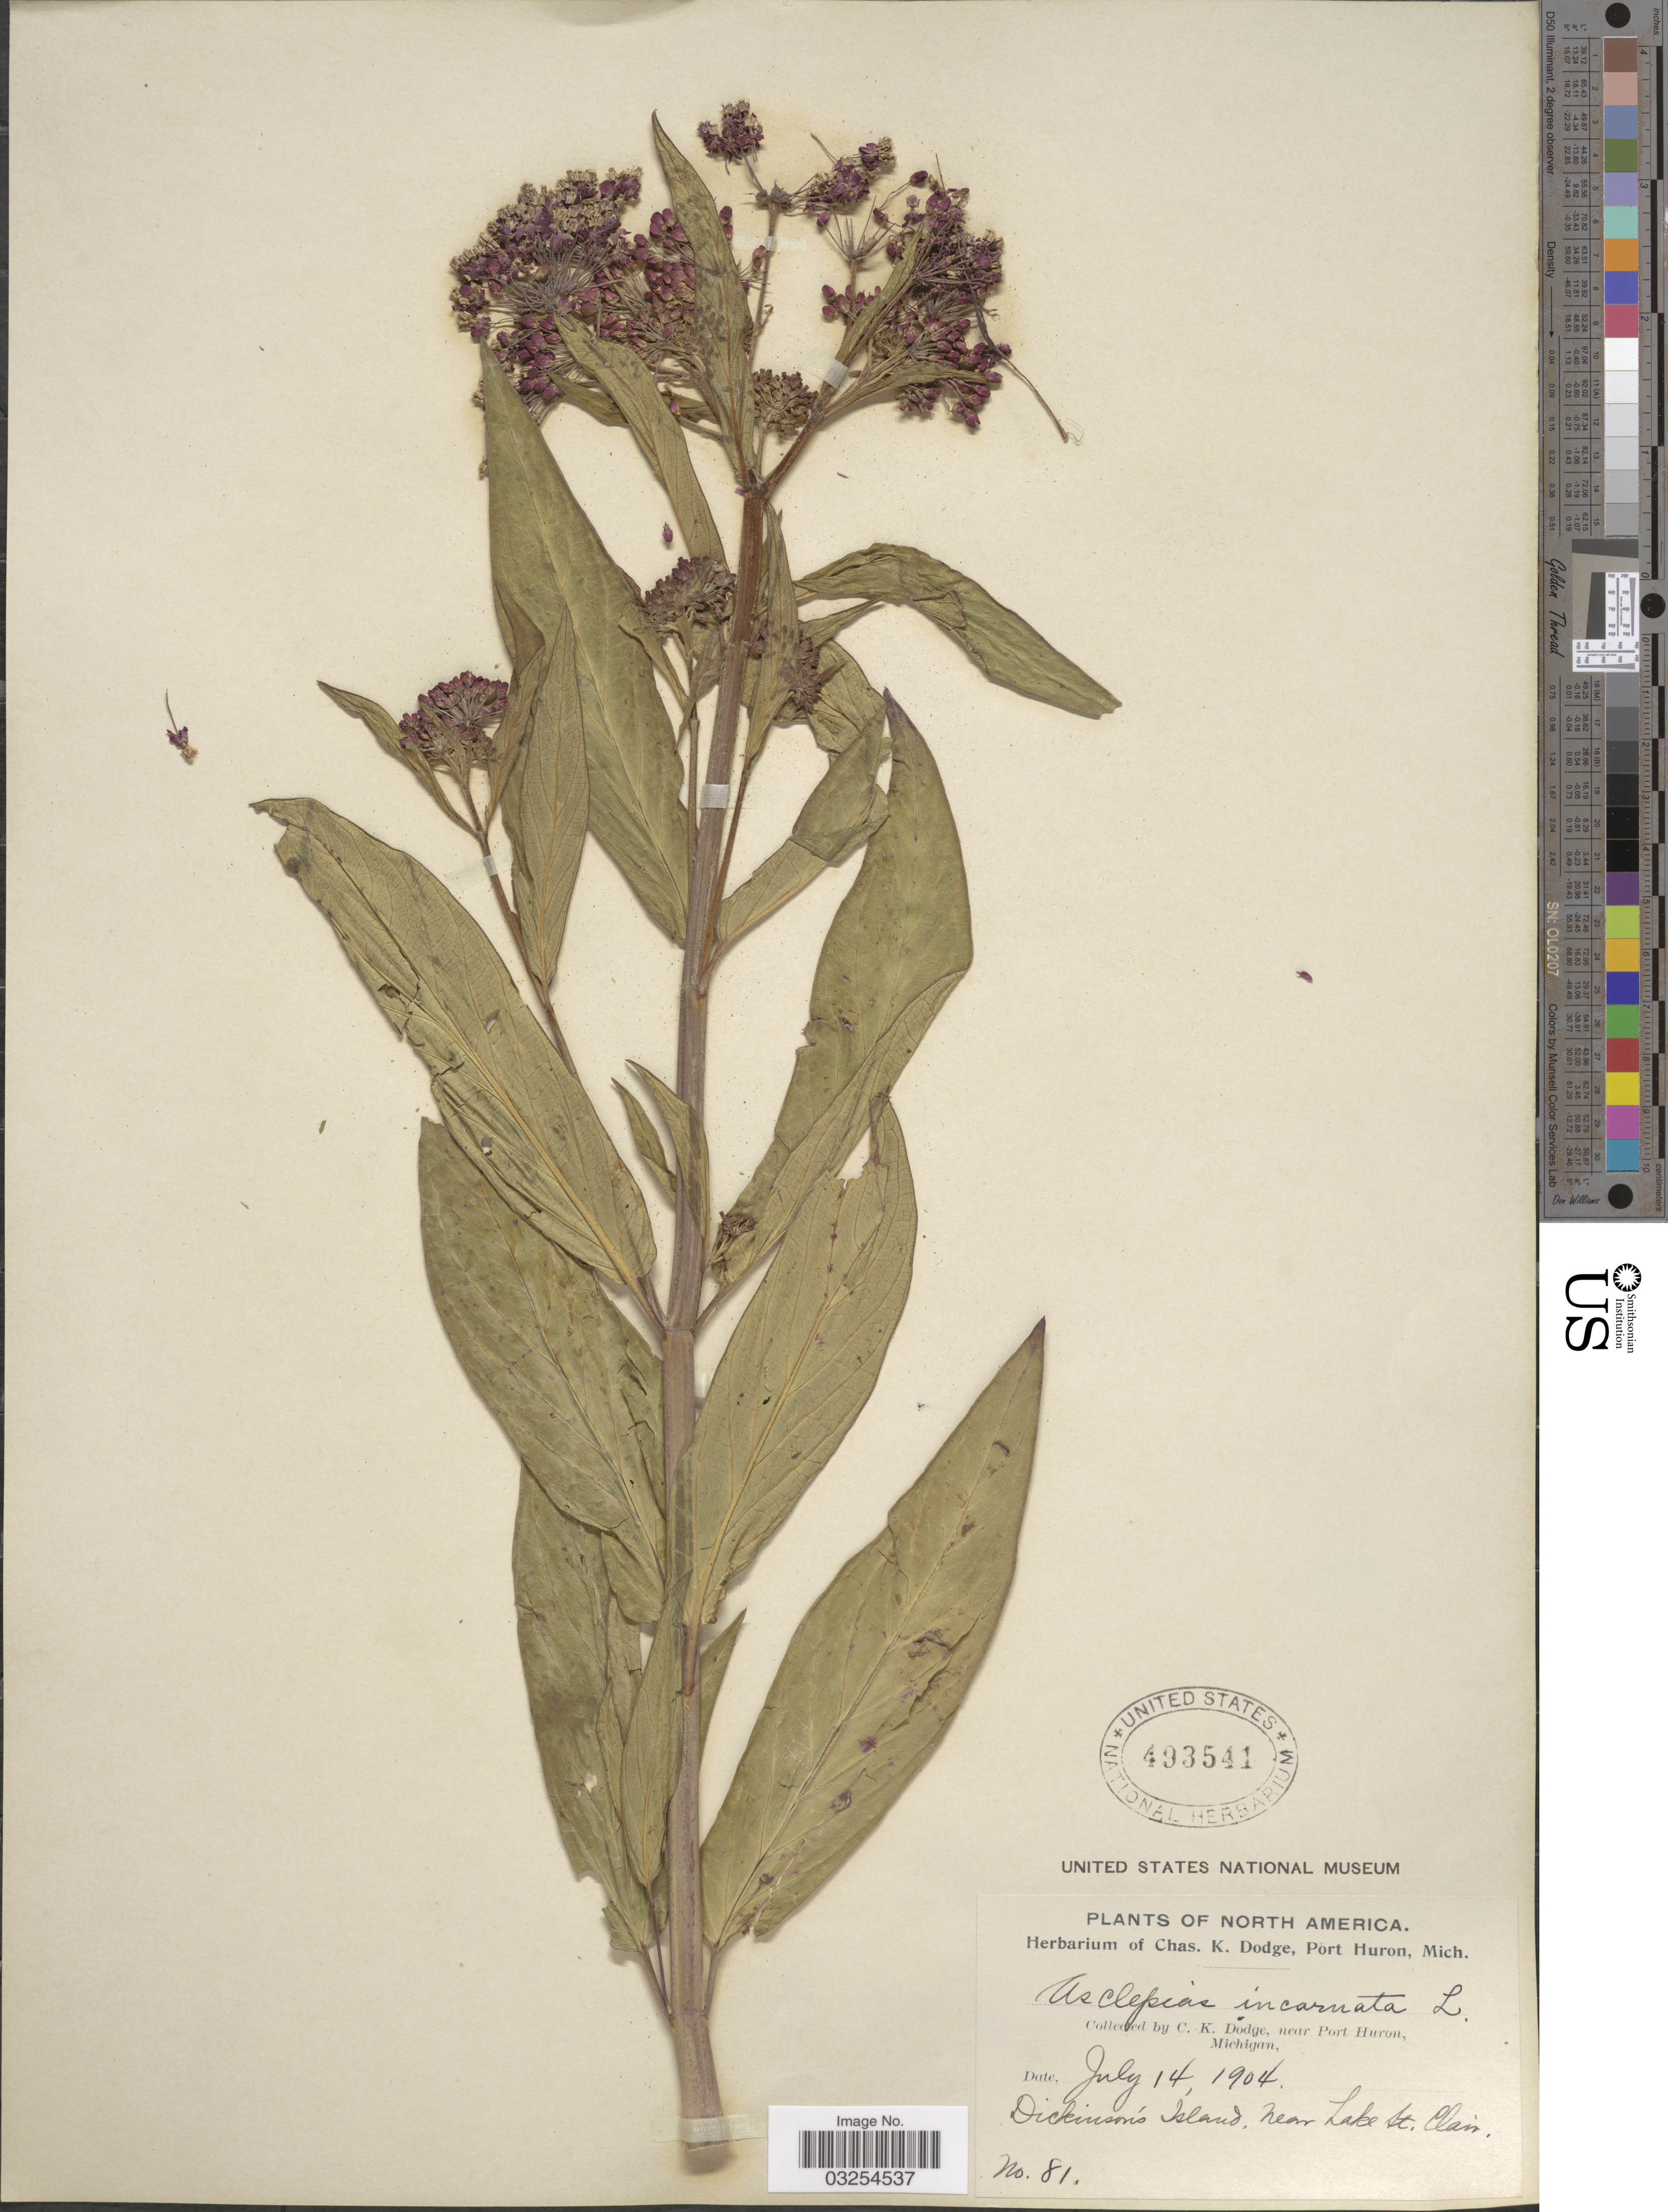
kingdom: Plantae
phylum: Tracheophyta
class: Magnoliopsida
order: Gentianales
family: Apocynaceae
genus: Asclepias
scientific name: Asclepias incarnata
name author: L.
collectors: C. Dodge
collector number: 81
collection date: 1904-07-14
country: United States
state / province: Michigan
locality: Near Port Huron. Dickinson's Island, near Lake St. Clair.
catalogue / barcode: US 493541